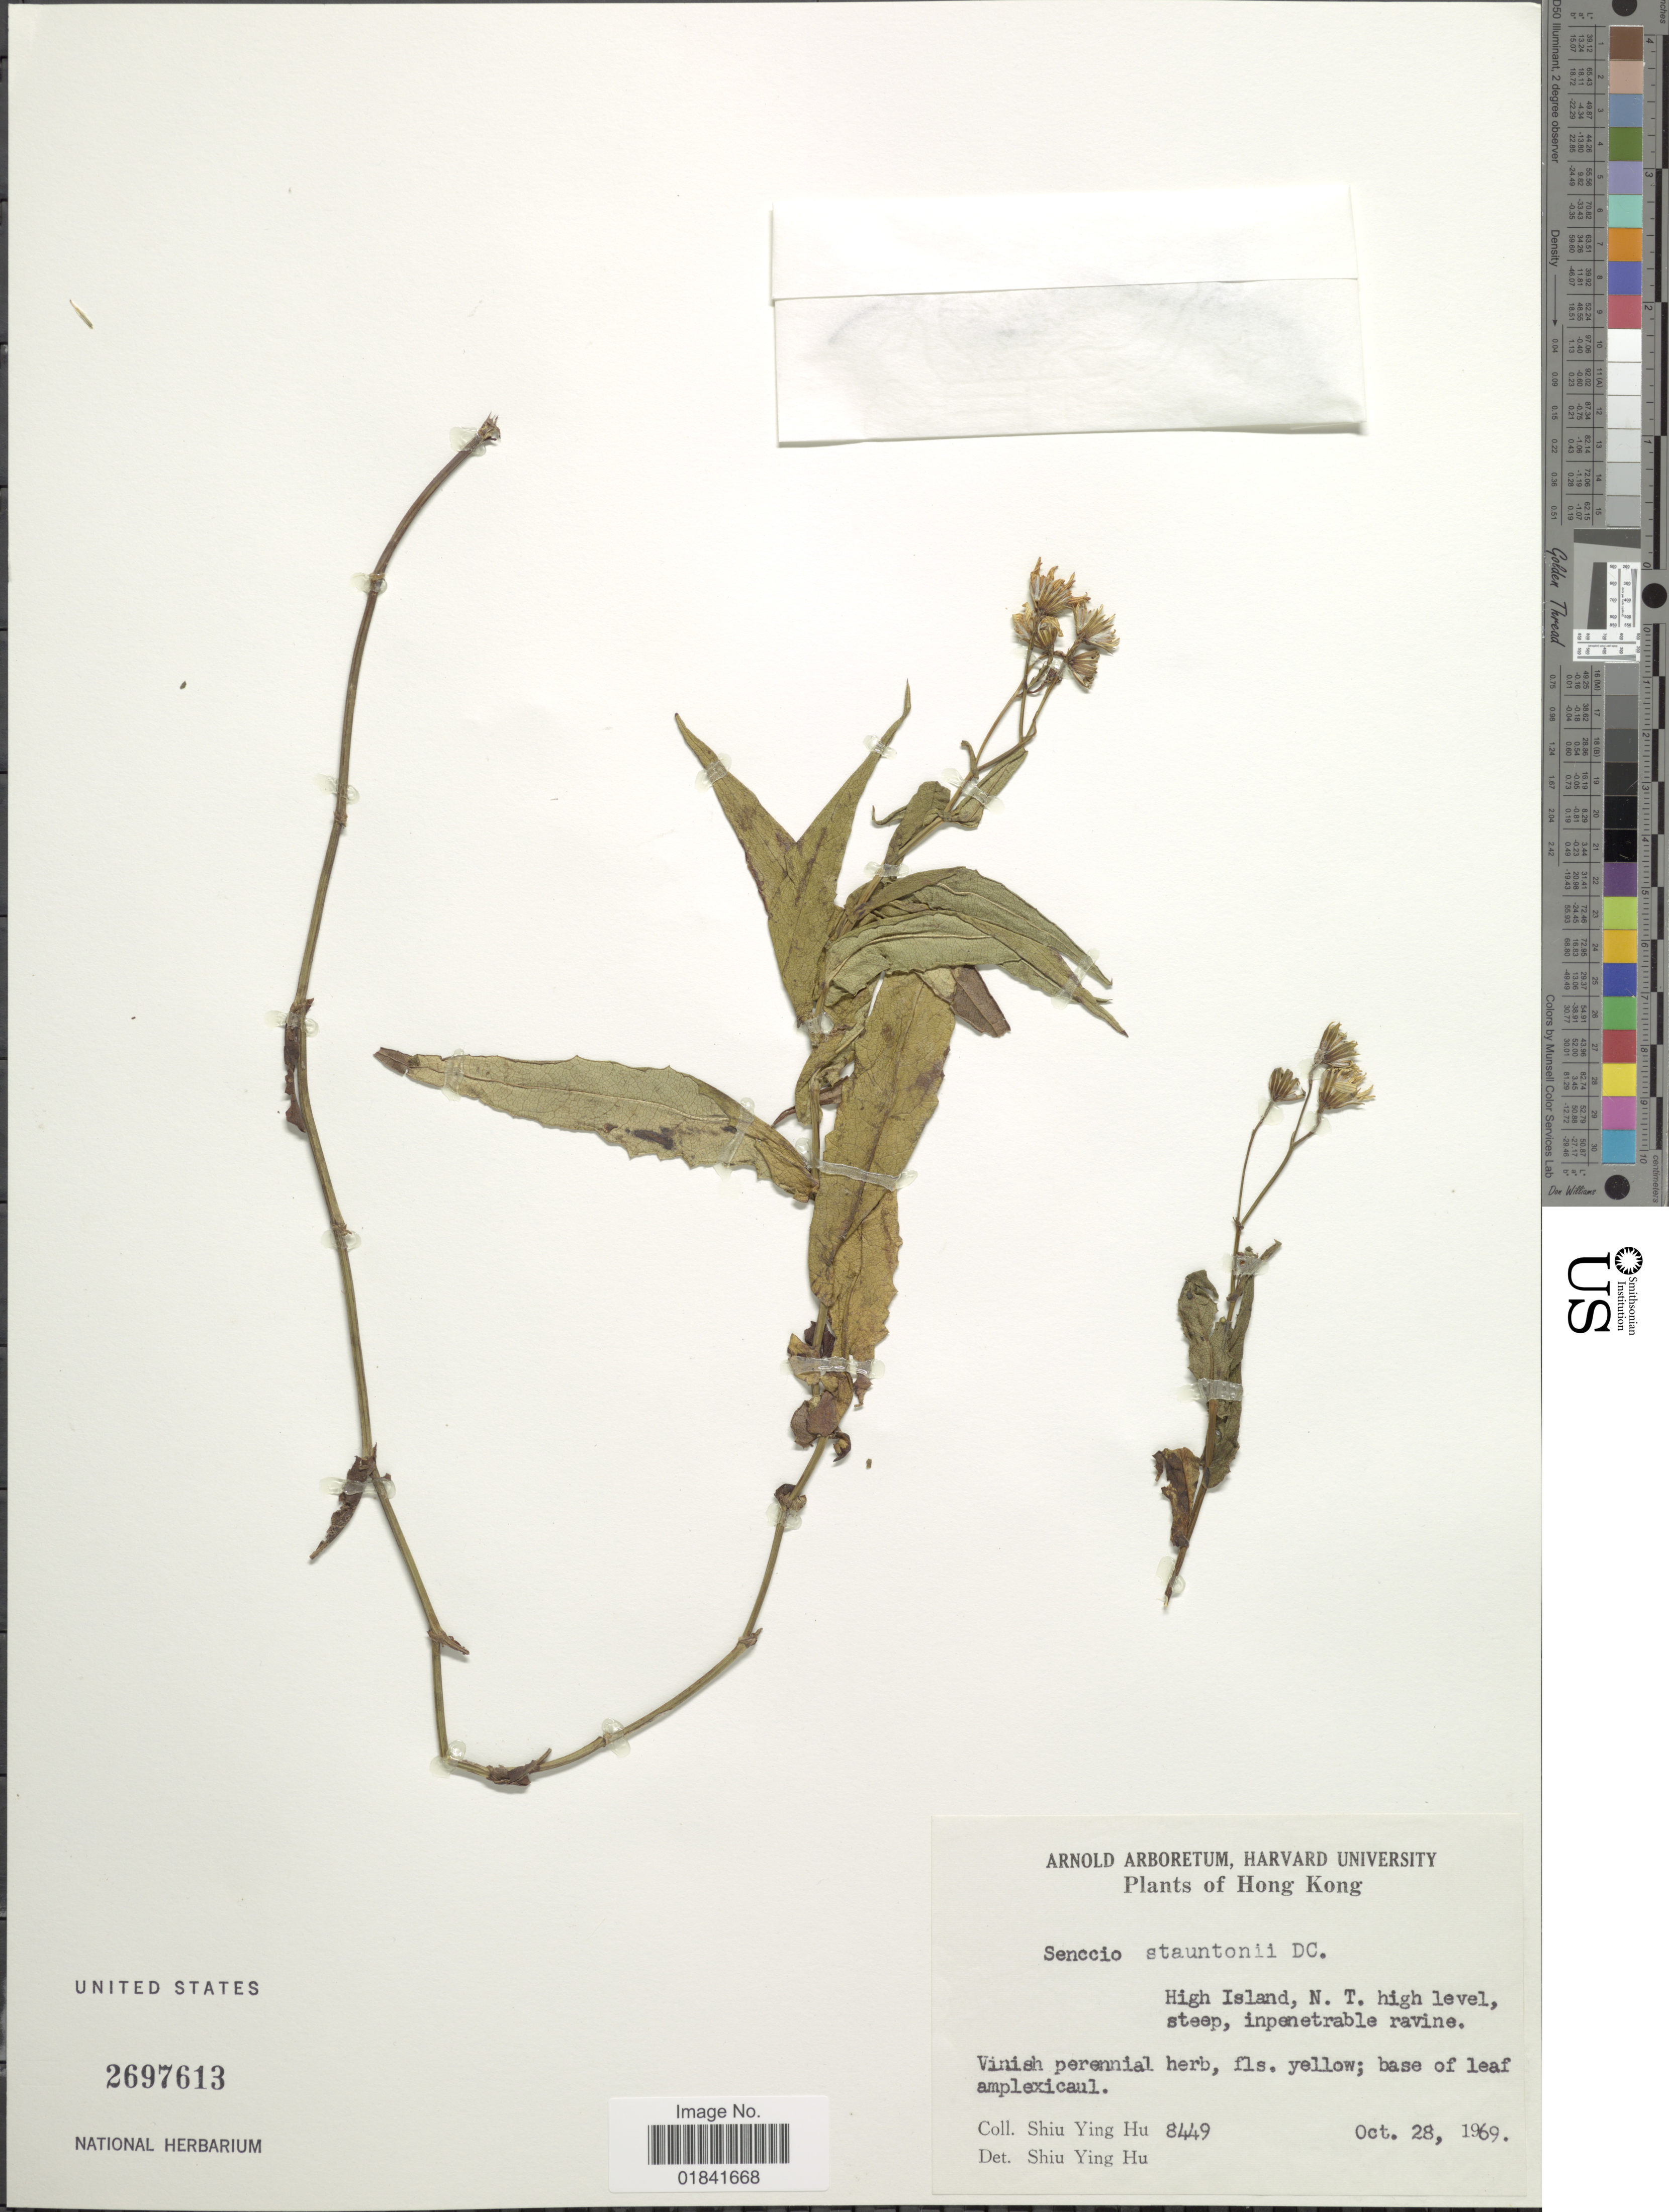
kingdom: Plantae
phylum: Tracheophyta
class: Magnoliopsida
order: Asterales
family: Asteraceae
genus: Senecio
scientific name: Senecio stauntonii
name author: DC.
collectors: S. Y. Hu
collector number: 8449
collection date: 1969-10-28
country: China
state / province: Hong Kong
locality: High Island, N.T.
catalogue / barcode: US 2697613